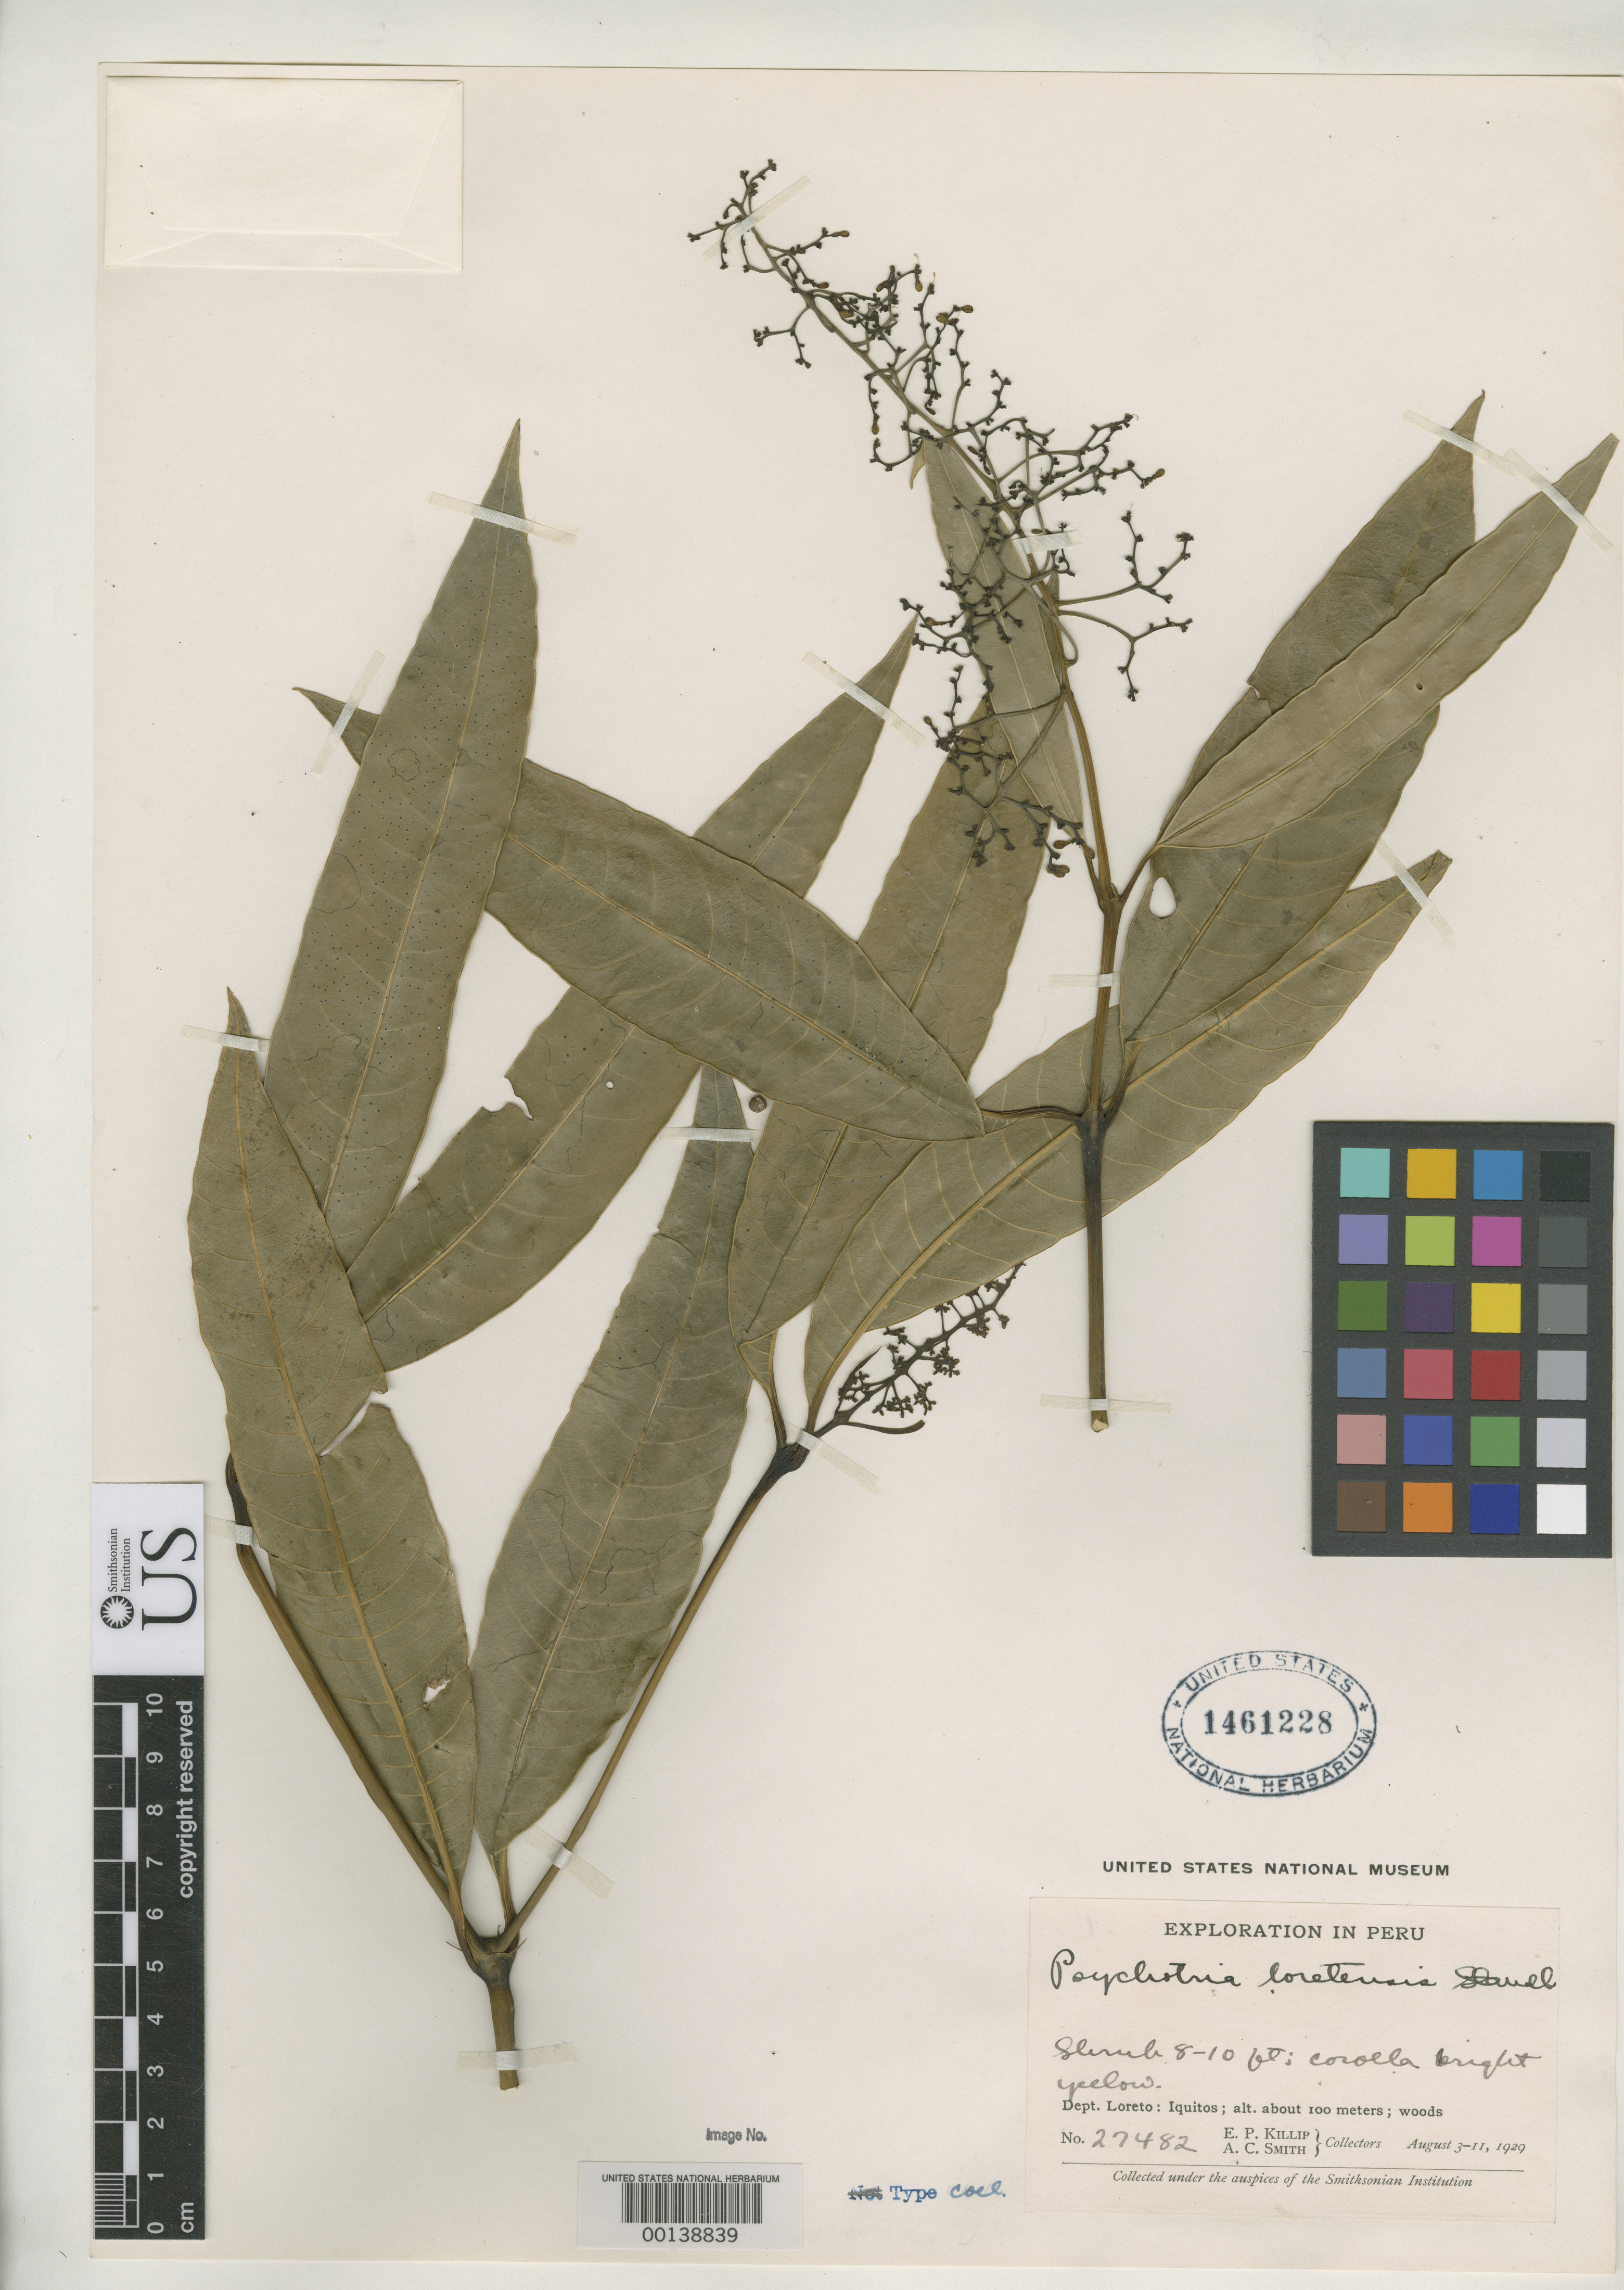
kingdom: Plantae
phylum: Tracheophyta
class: Magnoliopsida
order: Gentianales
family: Rubiaceae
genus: Psychotria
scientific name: Psychotria loretensis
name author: Standl.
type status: Isotype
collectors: E. P. Killip & A. C. Smith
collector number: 27482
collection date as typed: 03 Aug 1929 to 11 Aug 1929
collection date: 1929-08-03/1929-08-11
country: Peru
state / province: Loreto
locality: Iquitos.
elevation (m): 100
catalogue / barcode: US 1461228